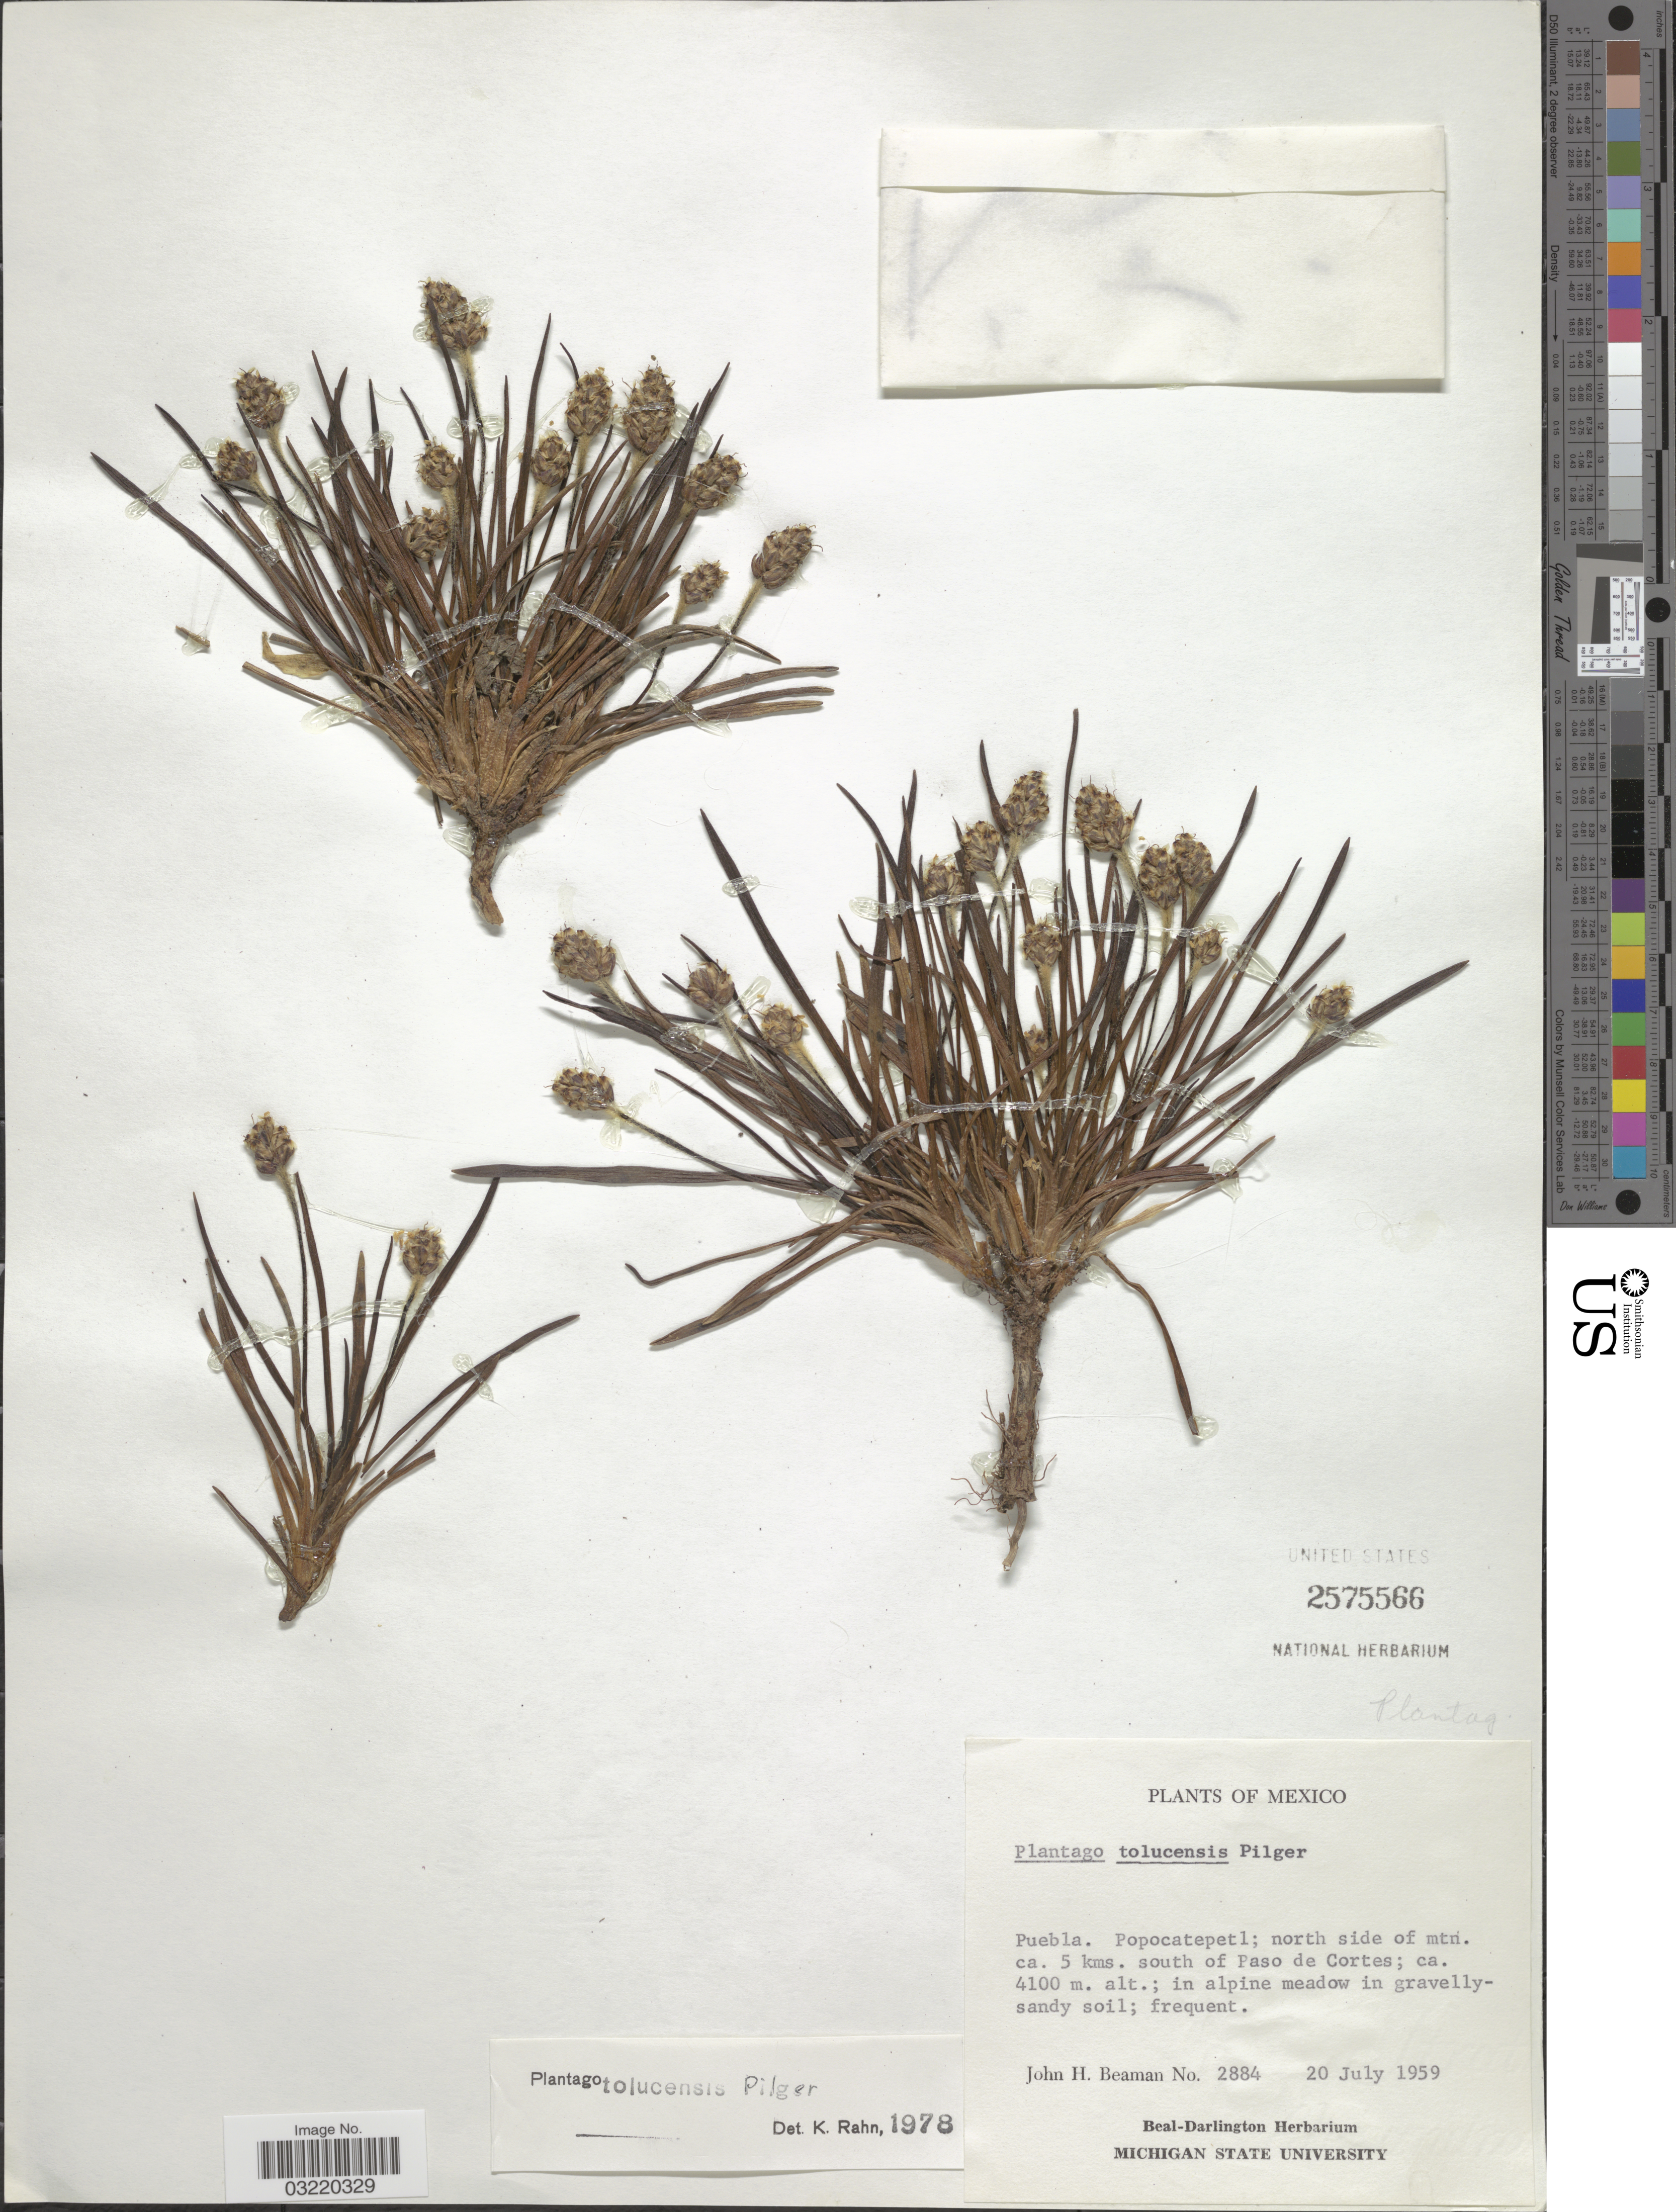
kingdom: Plantae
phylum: Tracheophyta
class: Magnoliopsida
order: Lamiales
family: Plantaginaceae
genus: Plantago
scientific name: Plantago tolucensis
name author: Pilg.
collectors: J. H. Beaman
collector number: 2884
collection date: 1957-07-20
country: Mexico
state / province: Puebla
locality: Popocatepetl; north side of mtn. ca. 5 kms. south of Paso de Cortes.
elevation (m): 4100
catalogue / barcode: US 2575566